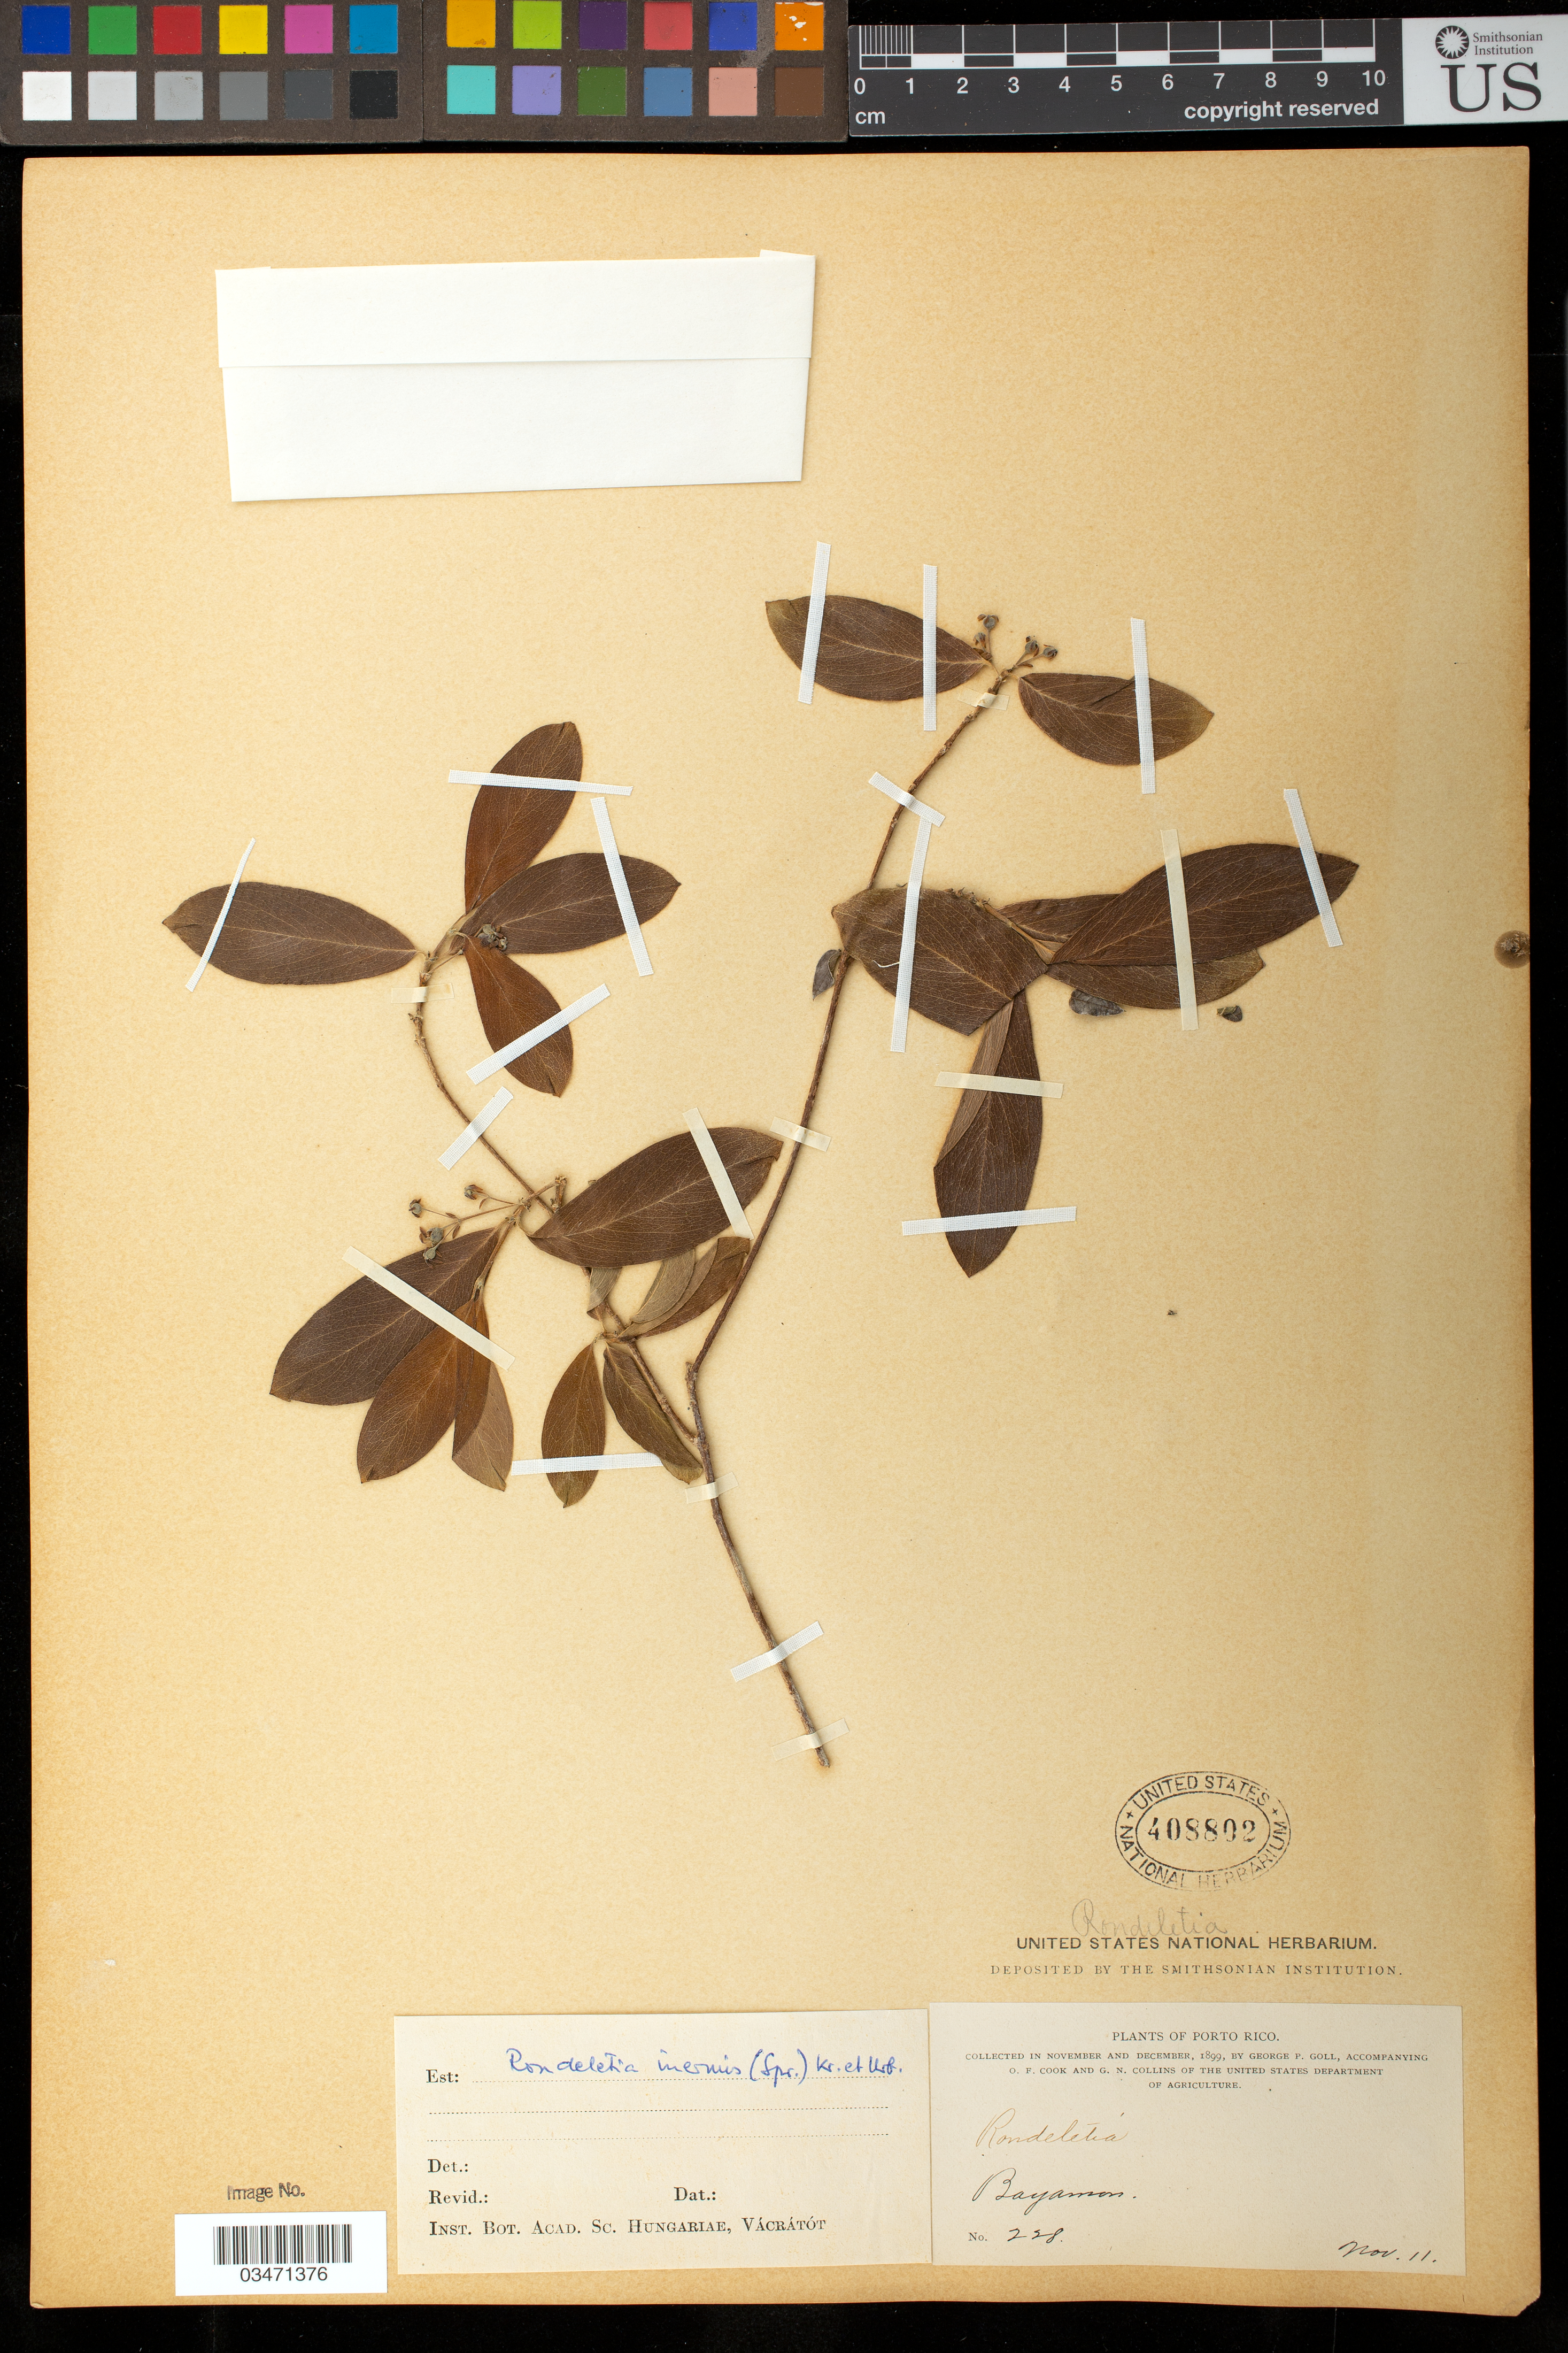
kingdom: Plantae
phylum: Tracheophyta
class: Magnoliopsida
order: Gentianales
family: Rubiaceae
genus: Rondeletia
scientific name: Rondeletia inermis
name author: (Spreng.) Krug & Urb.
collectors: G. Goll, O. F. Cook & G. N. Collins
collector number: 228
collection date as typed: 11 Nov 1899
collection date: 1899-11-11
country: Puerto Rico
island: Puerto Rico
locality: Bayamon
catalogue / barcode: US 408802